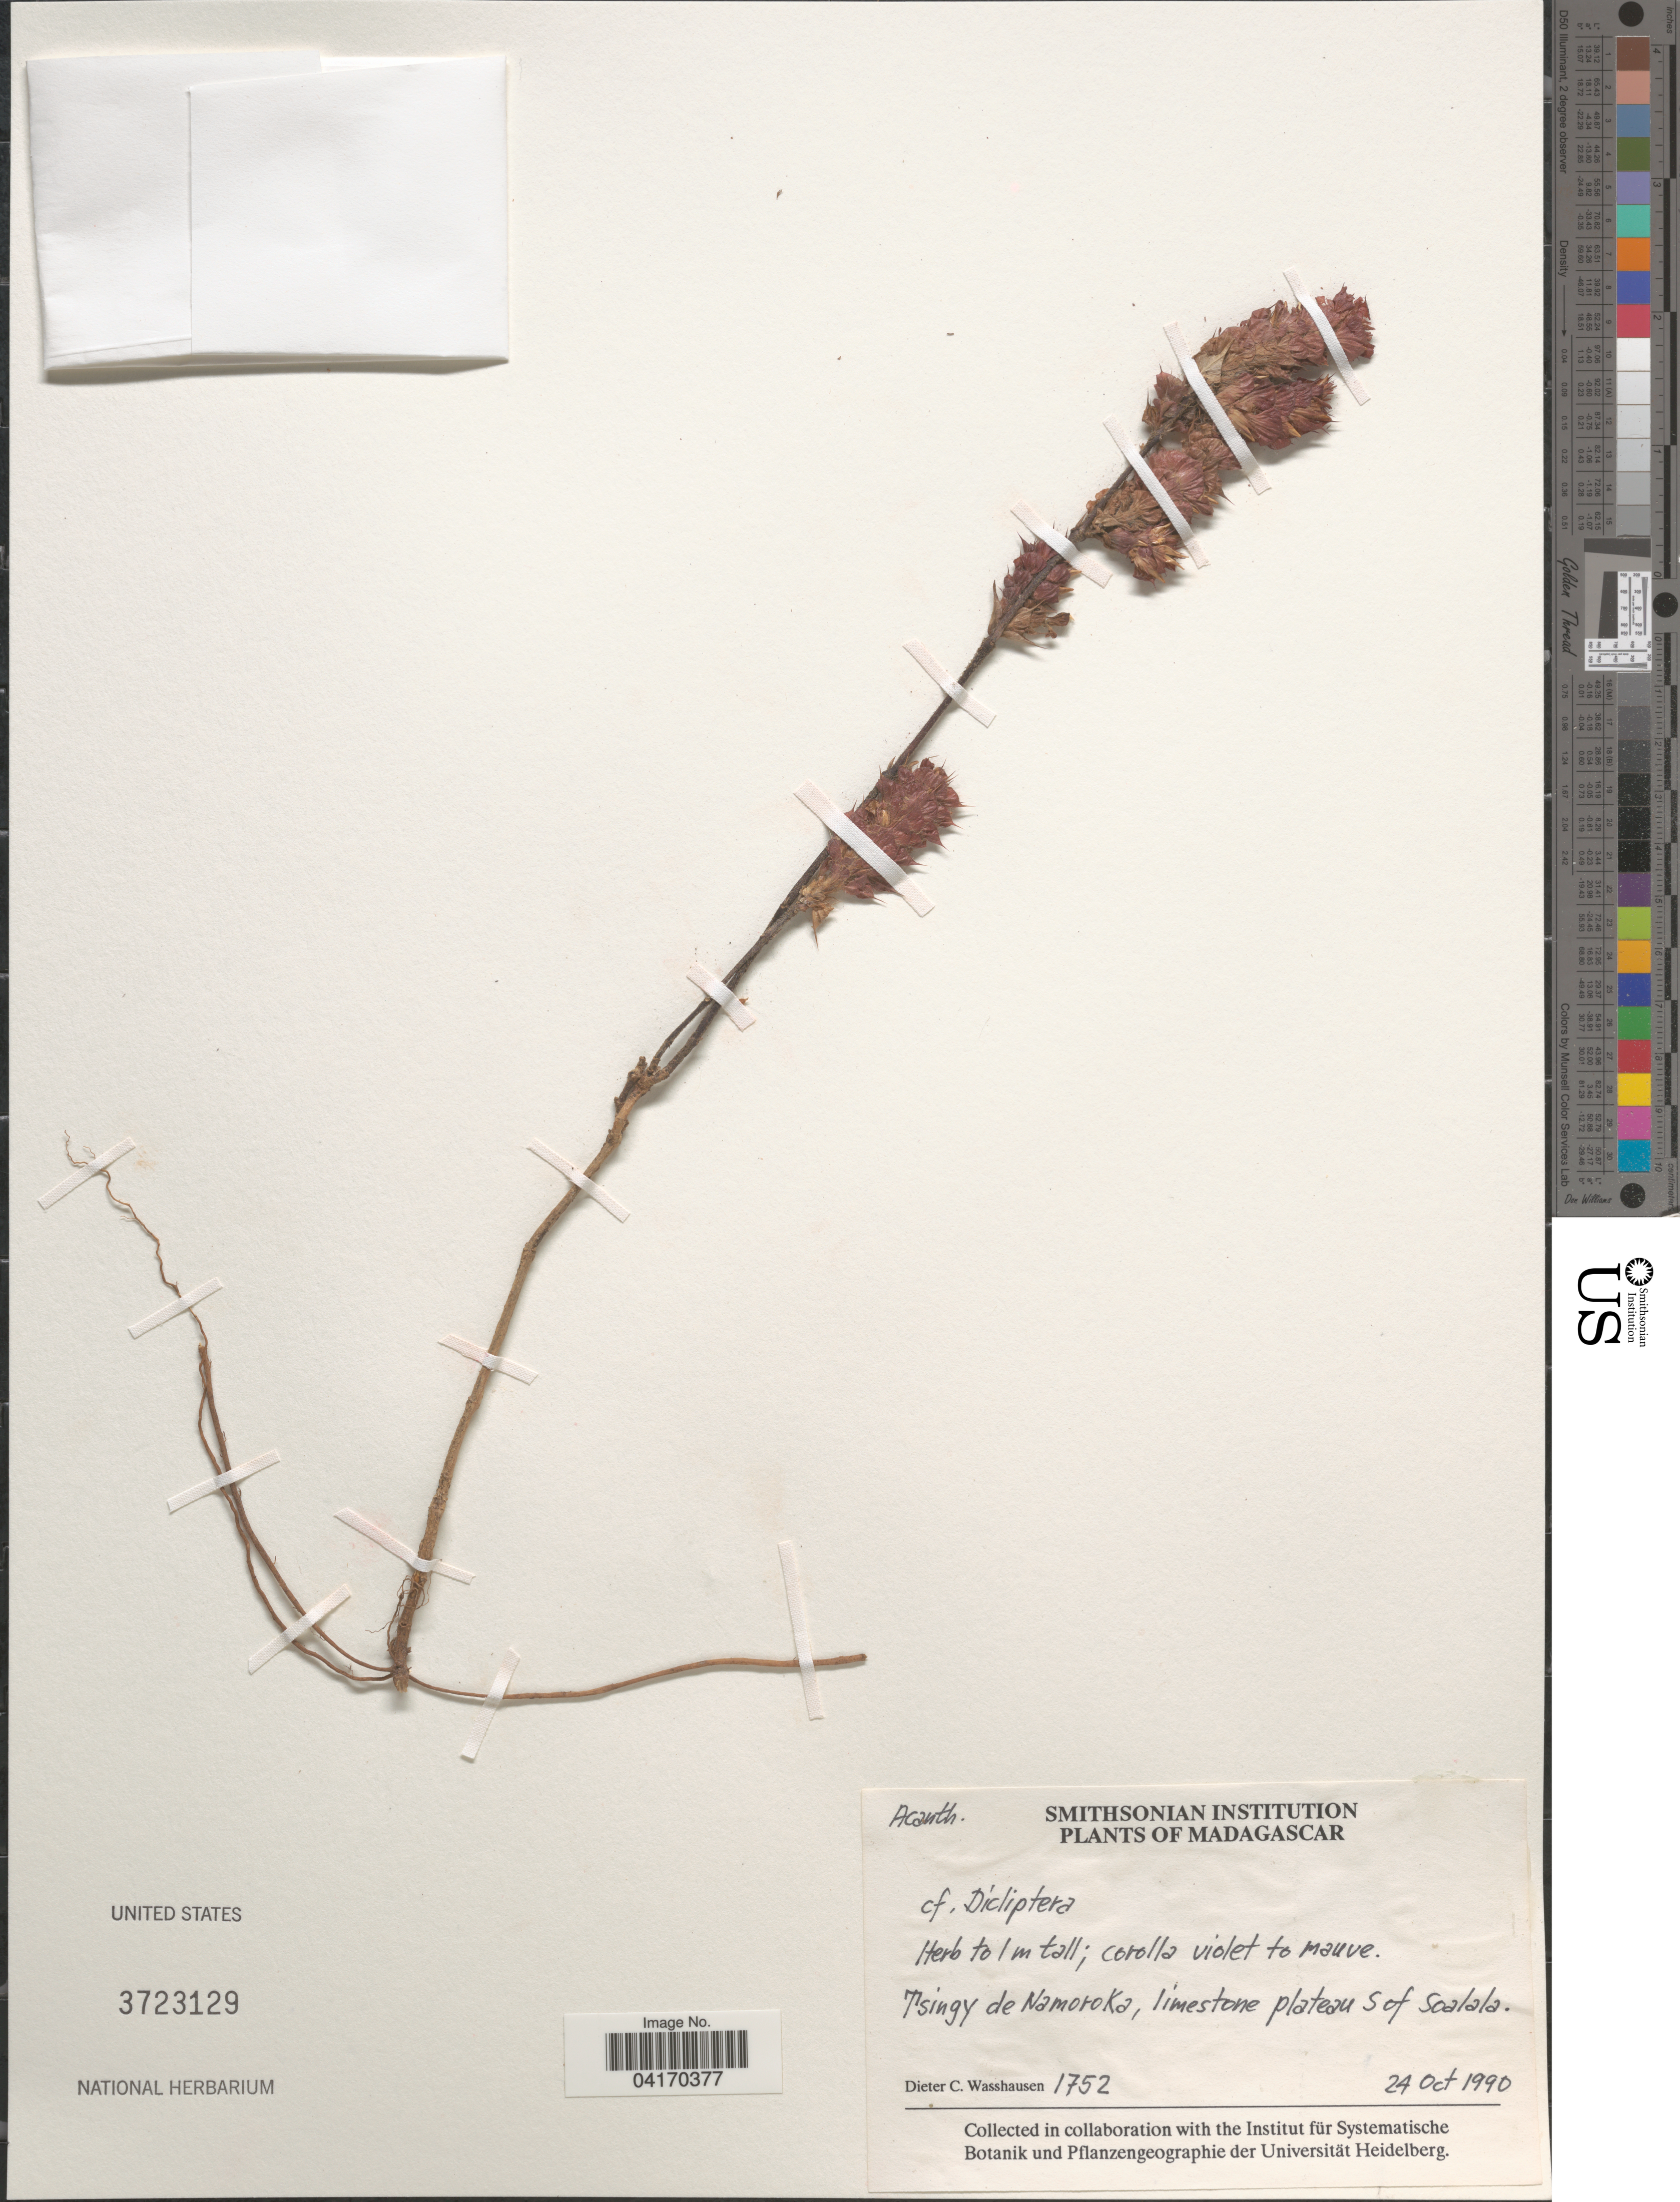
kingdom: Plantae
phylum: Tracheophyta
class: Magnoliopsida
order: Lamiales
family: Acanthaceae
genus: Dicliptera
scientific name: Dicliptera sp.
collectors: D. C. Wasshausen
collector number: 1752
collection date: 1990-10-24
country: Madagascar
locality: Tsingy de Namoroka, limestone plateau S of Soalala.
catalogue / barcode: US 3723129